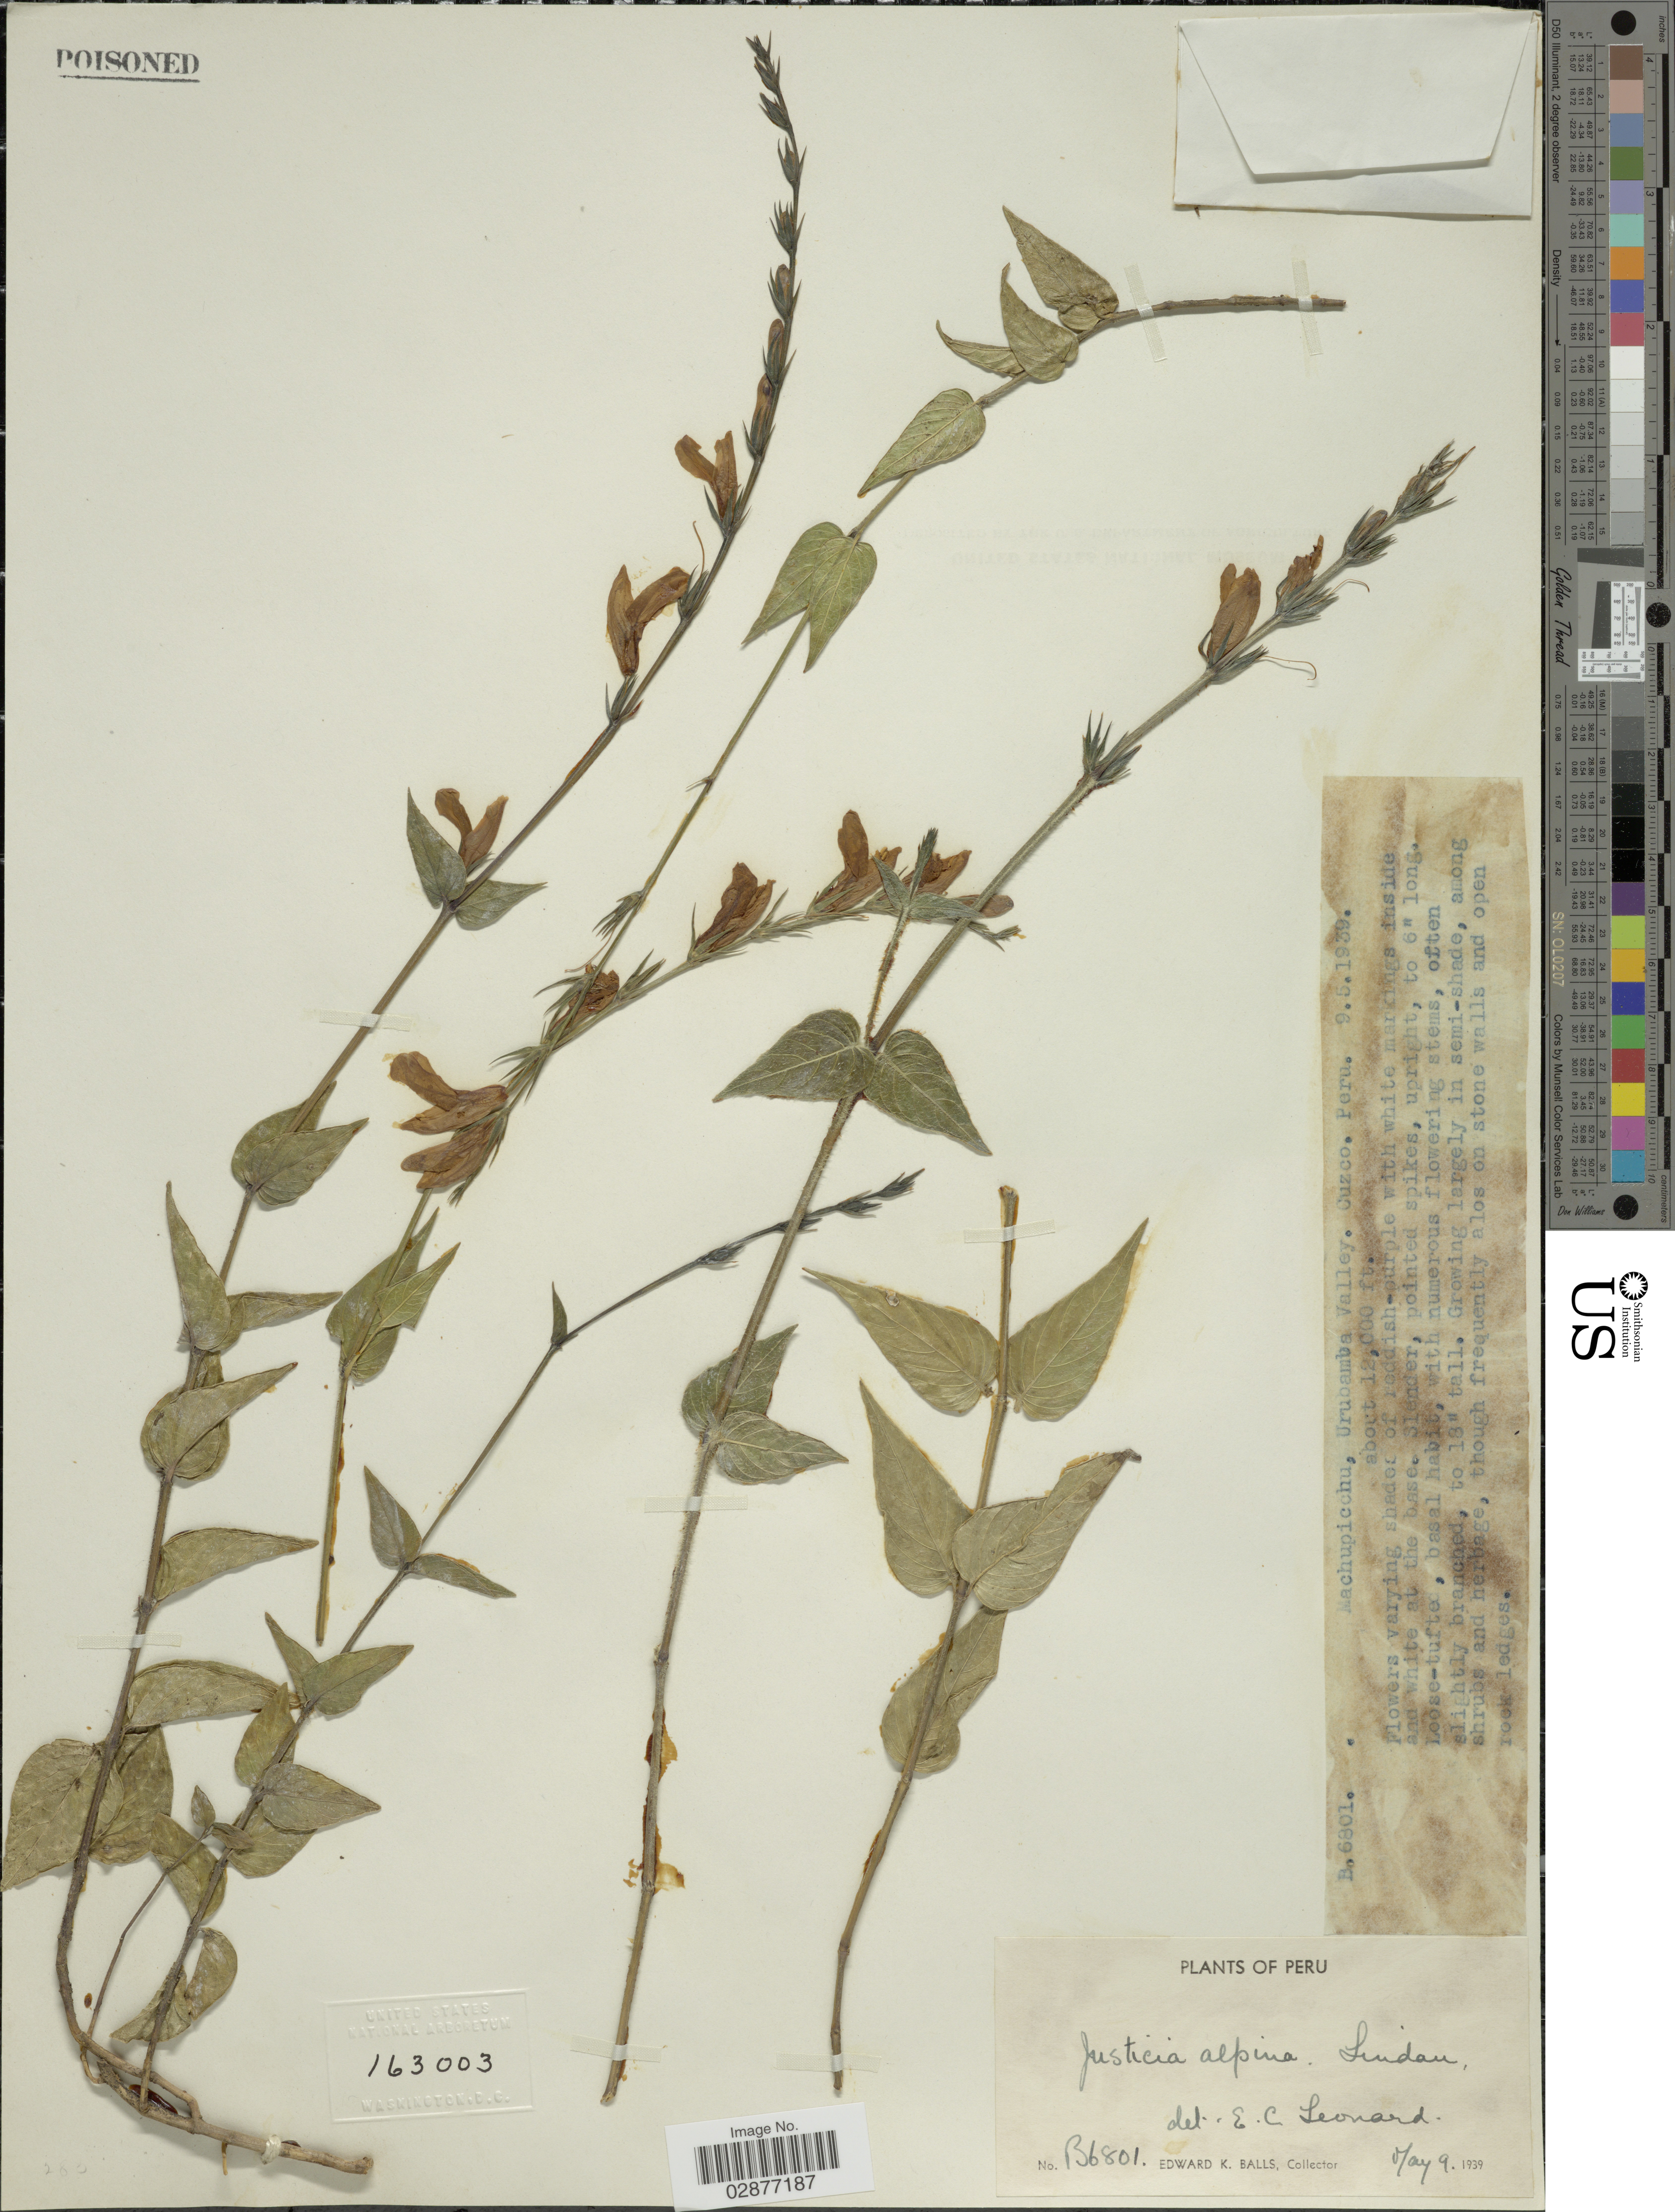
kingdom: Plantae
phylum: Tracheophyta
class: Magnoliopsida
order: Lamiales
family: Acanthaceae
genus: Justicia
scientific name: Justicia alpina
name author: Lindau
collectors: E. K. Balls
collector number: B6801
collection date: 1939-05-09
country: Peru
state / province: Cusco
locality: Machupicchu, Urubamba Valley. Cuzco.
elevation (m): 3658